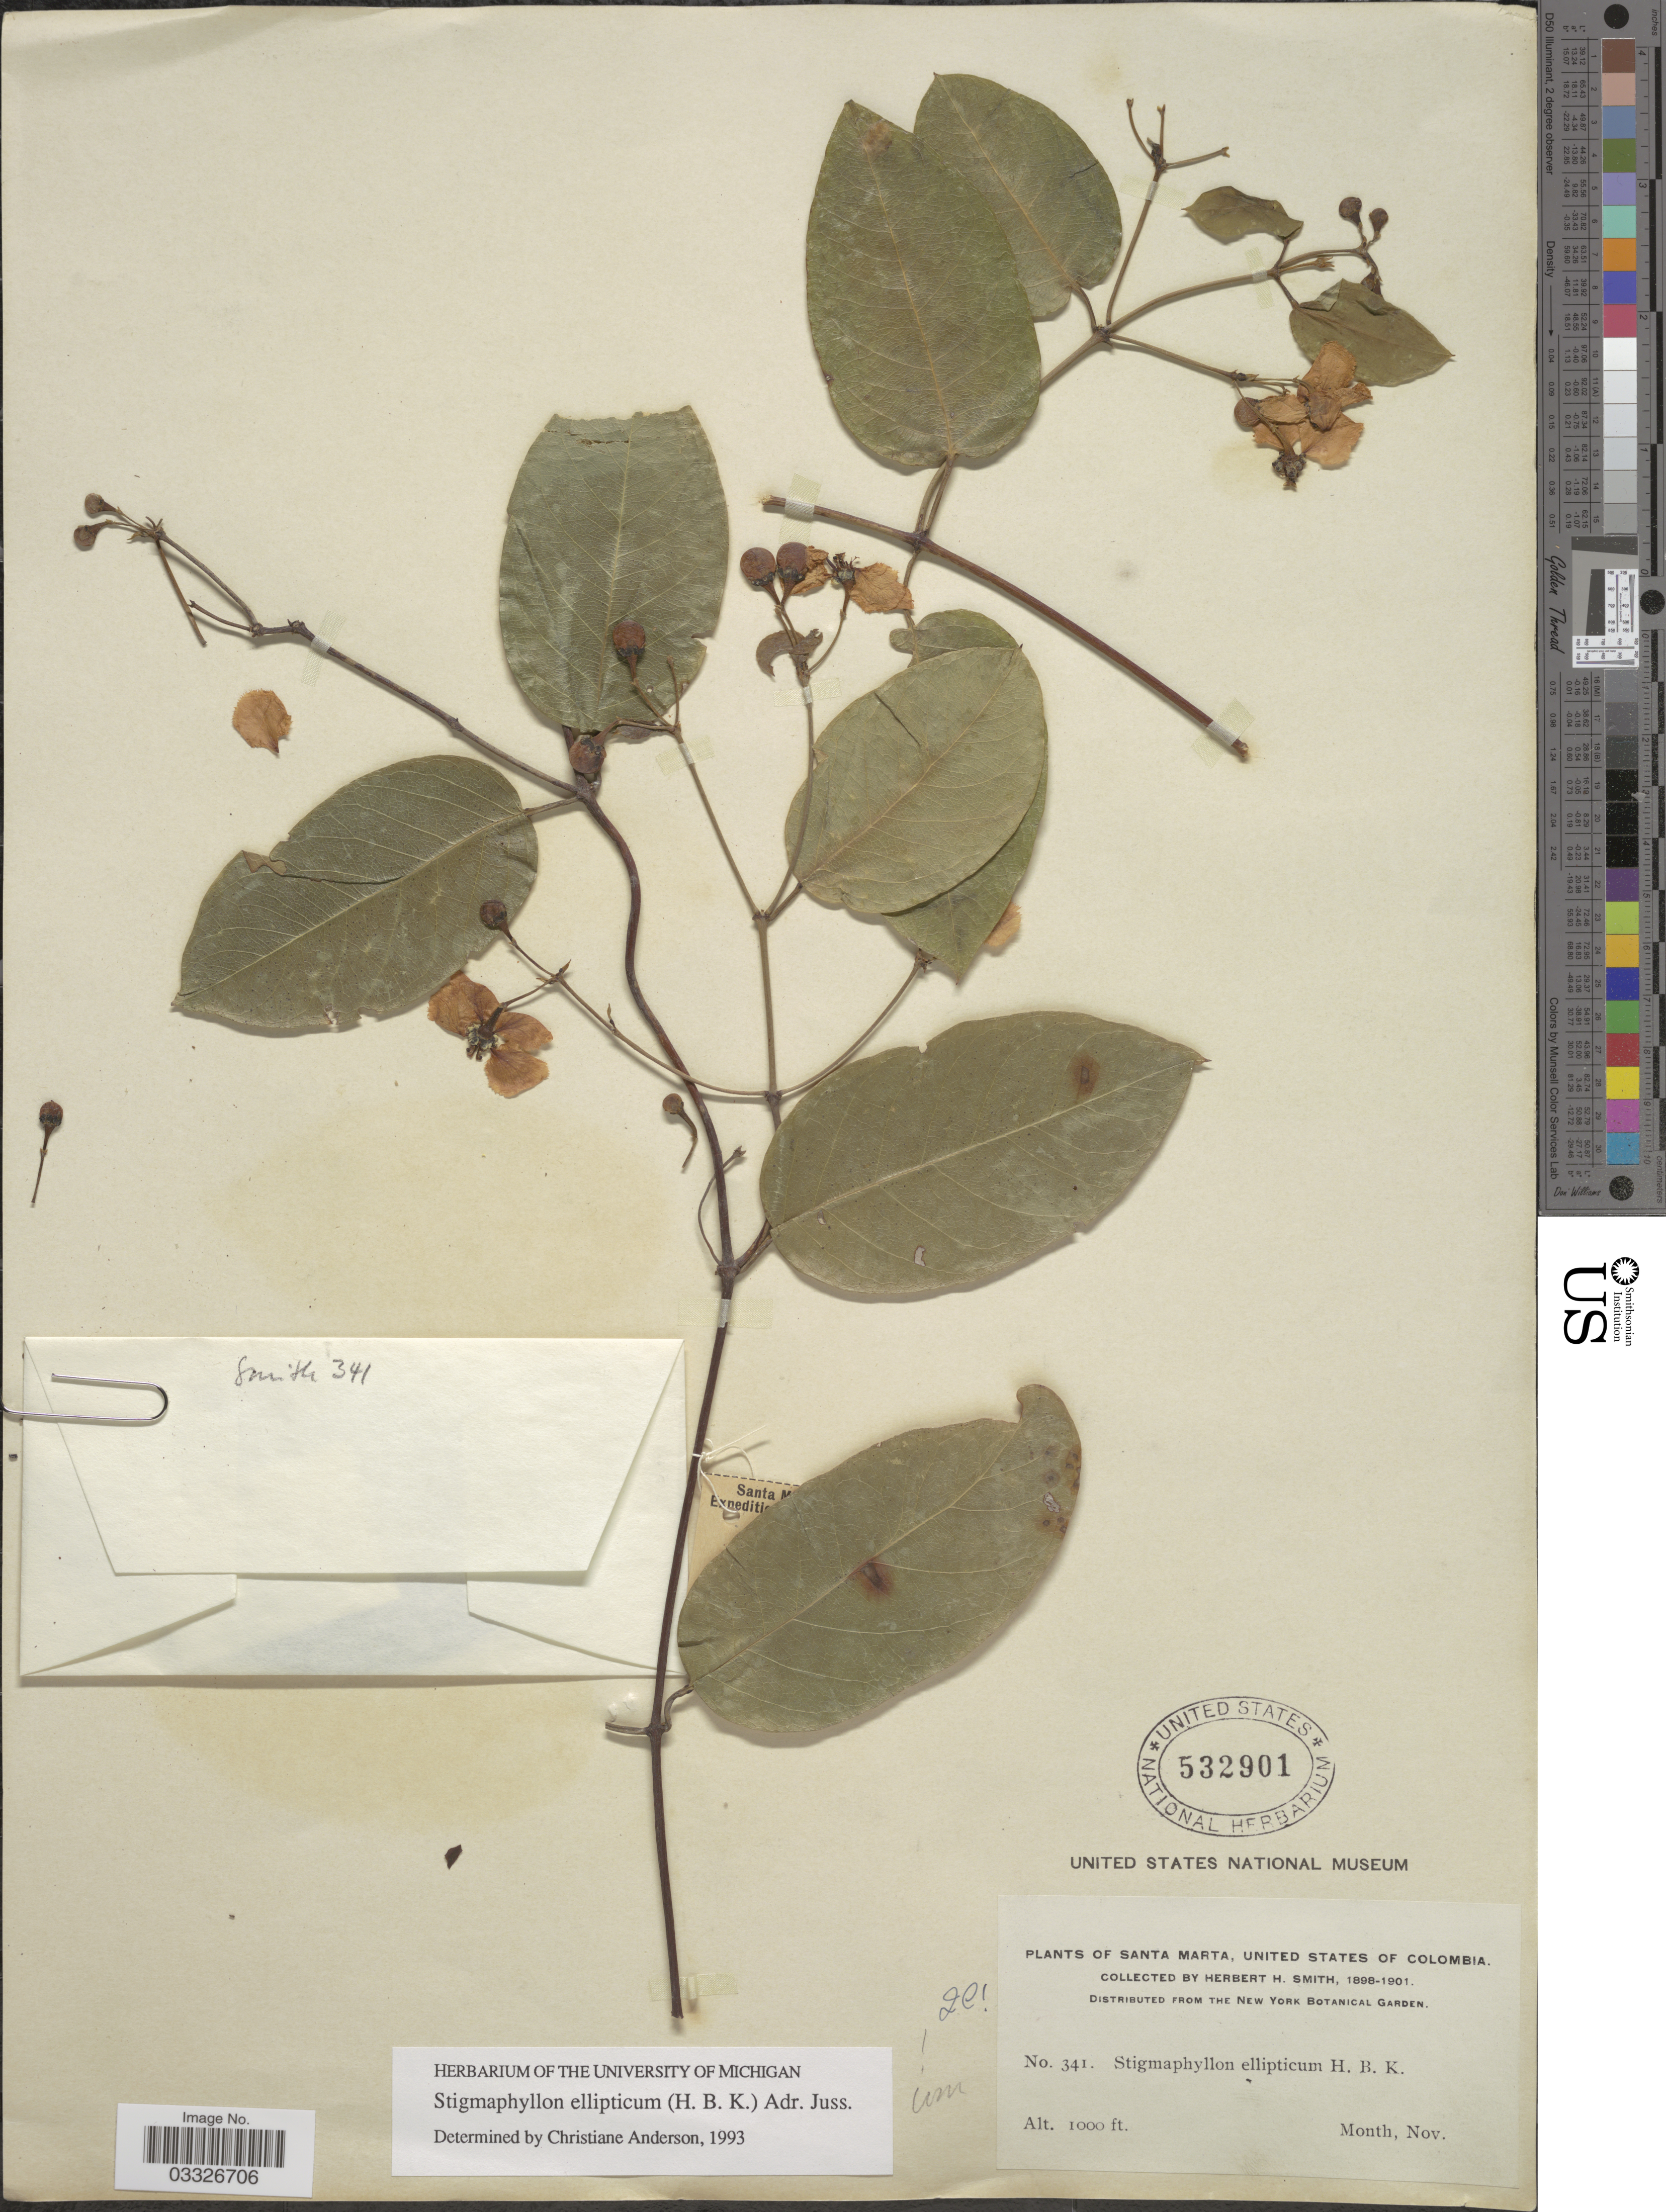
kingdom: Plantae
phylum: Tracheophyta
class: Magnoliopsida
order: Malpighiales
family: Malpighiaceae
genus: Stigmaphyllon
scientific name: Stigmaphyllon ellipticum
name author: (Kunth) A. Juss.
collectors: Herbert H. Smith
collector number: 341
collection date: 1898-11/1901-11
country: Colombia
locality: Santa Marta, United States of Colombia.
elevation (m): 305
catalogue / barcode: US 532901